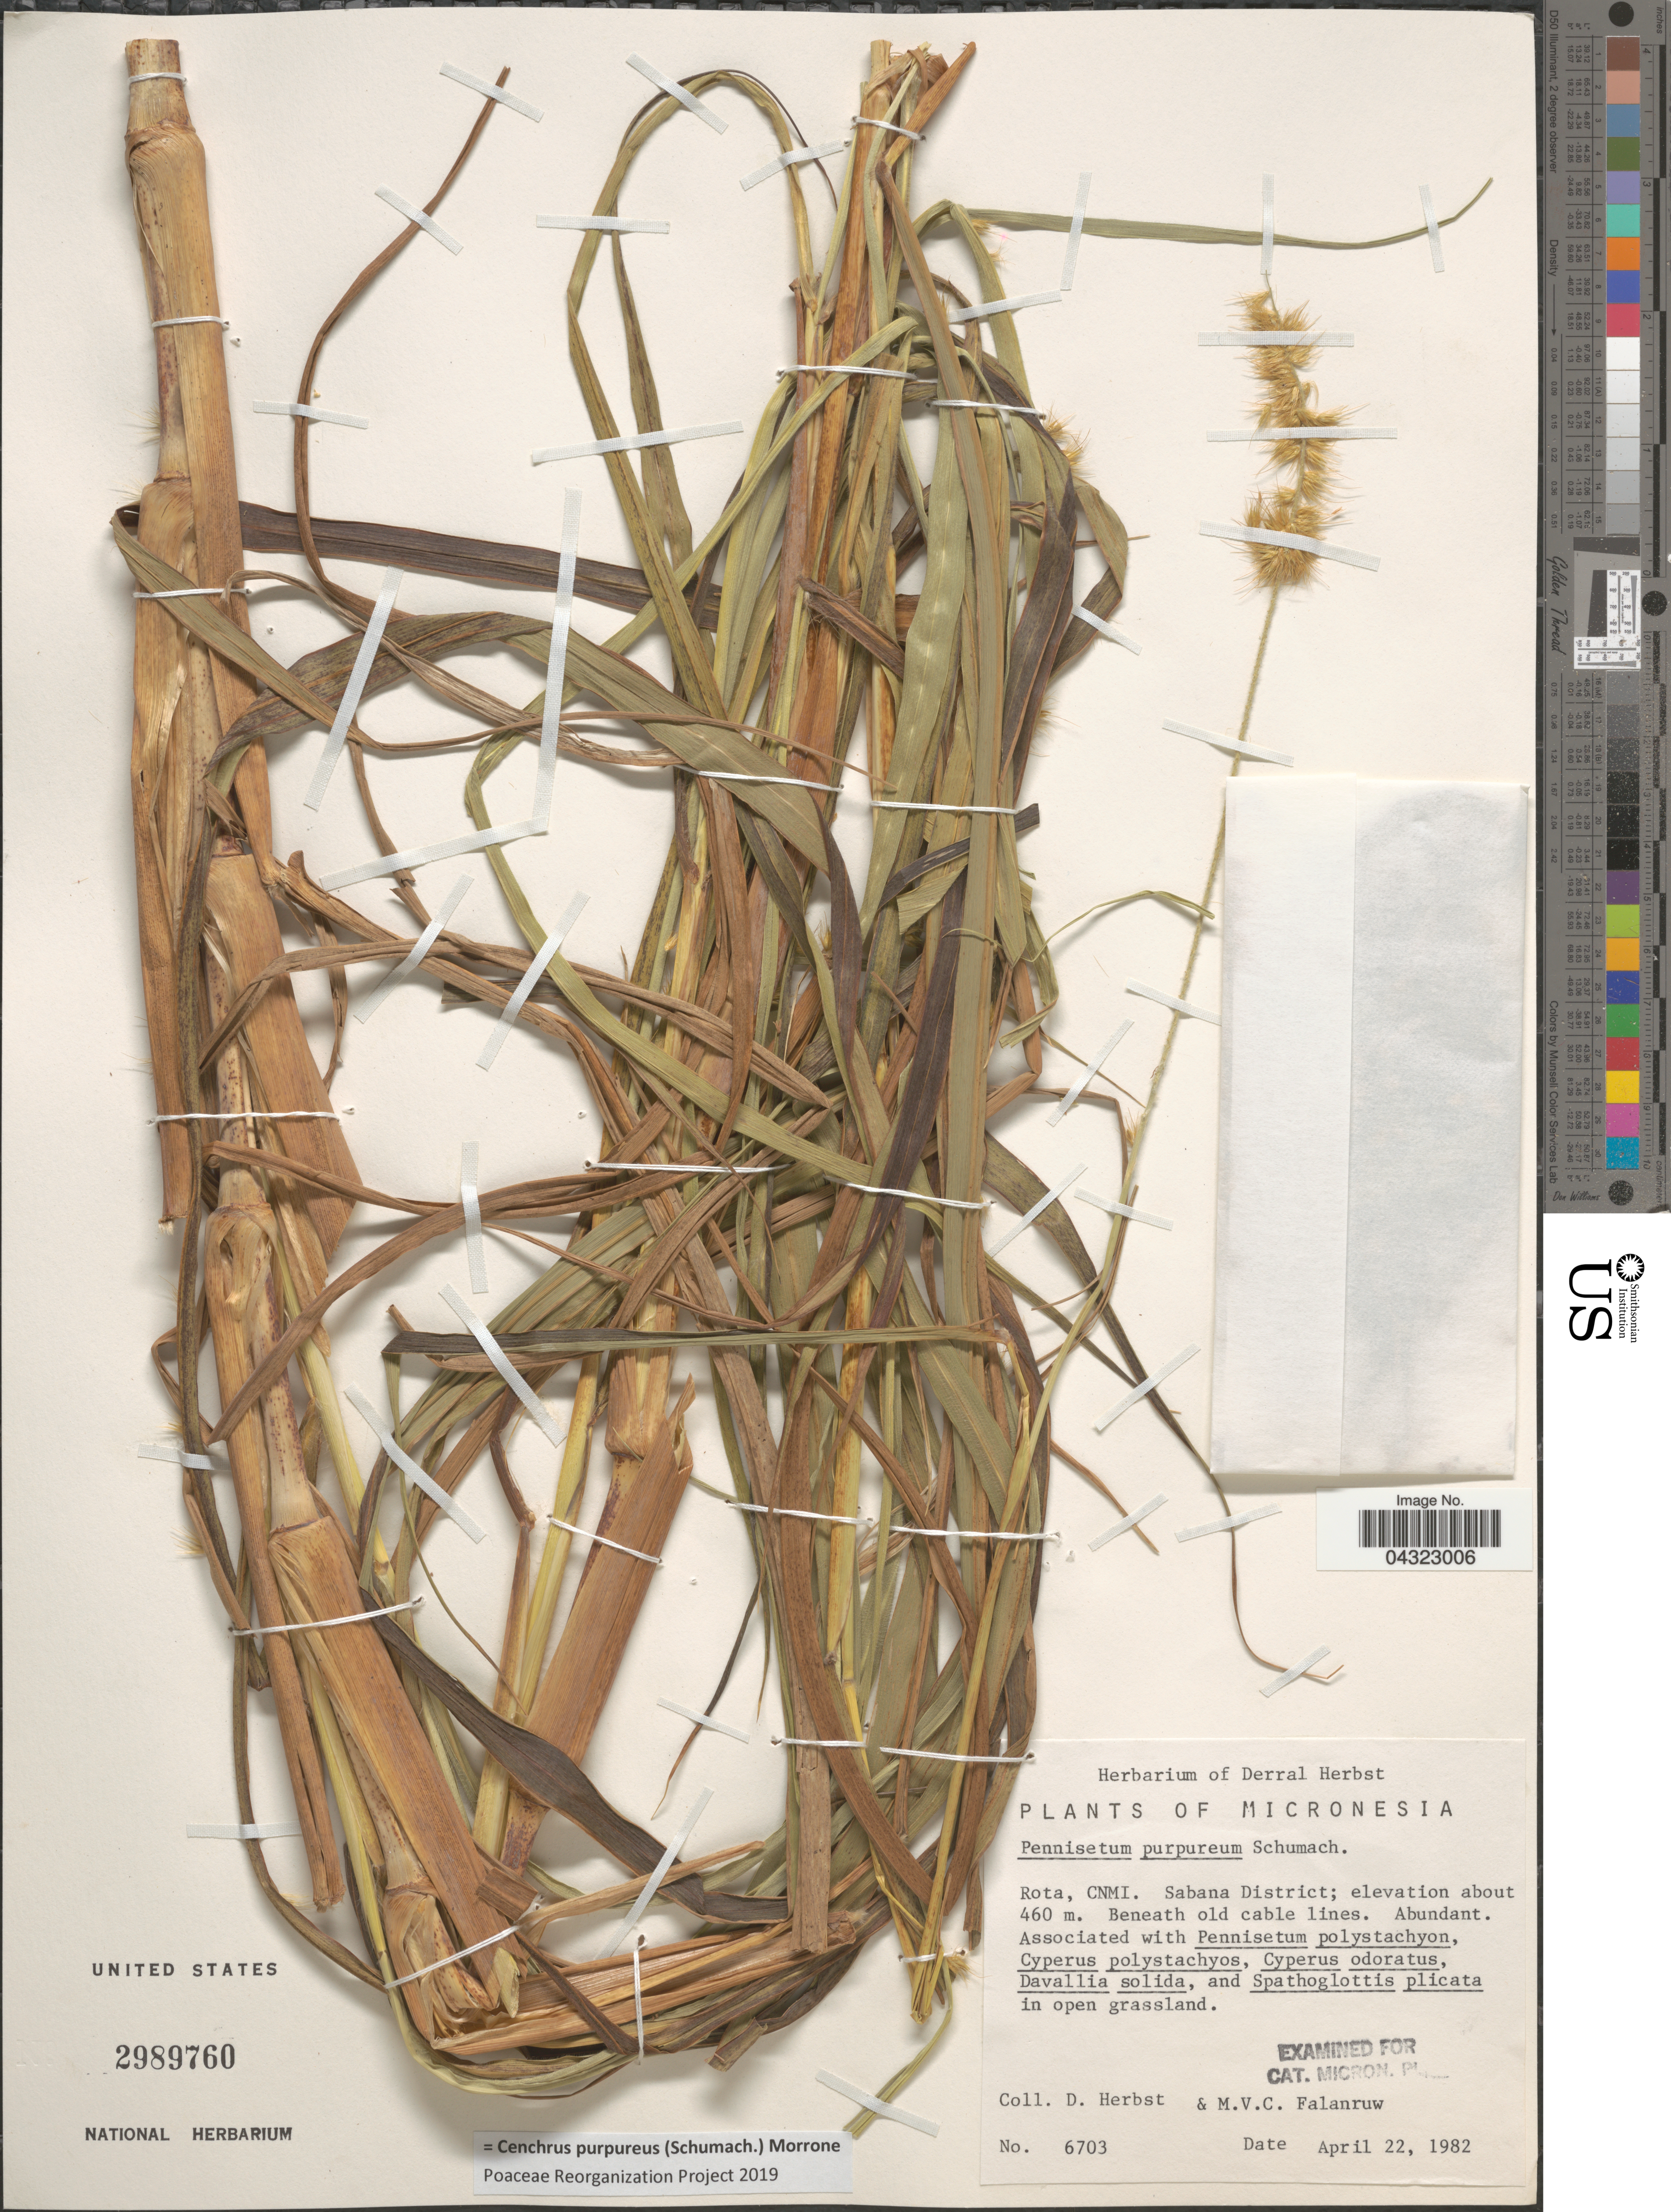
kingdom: Plantae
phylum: Tracheophyta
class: Liliopsida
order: Poales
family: Poaceae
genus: Cenchrus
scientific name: Cenchrus purpureus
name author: (Schumach.) Morrone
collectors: D. Herbst & M. V. Falanruw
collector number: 6703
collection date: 1982-04-22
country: Northern Mariana Islands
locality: Micronesia. Rota, CNMI. Sabana District.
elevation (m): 460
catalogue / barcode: US 2989760